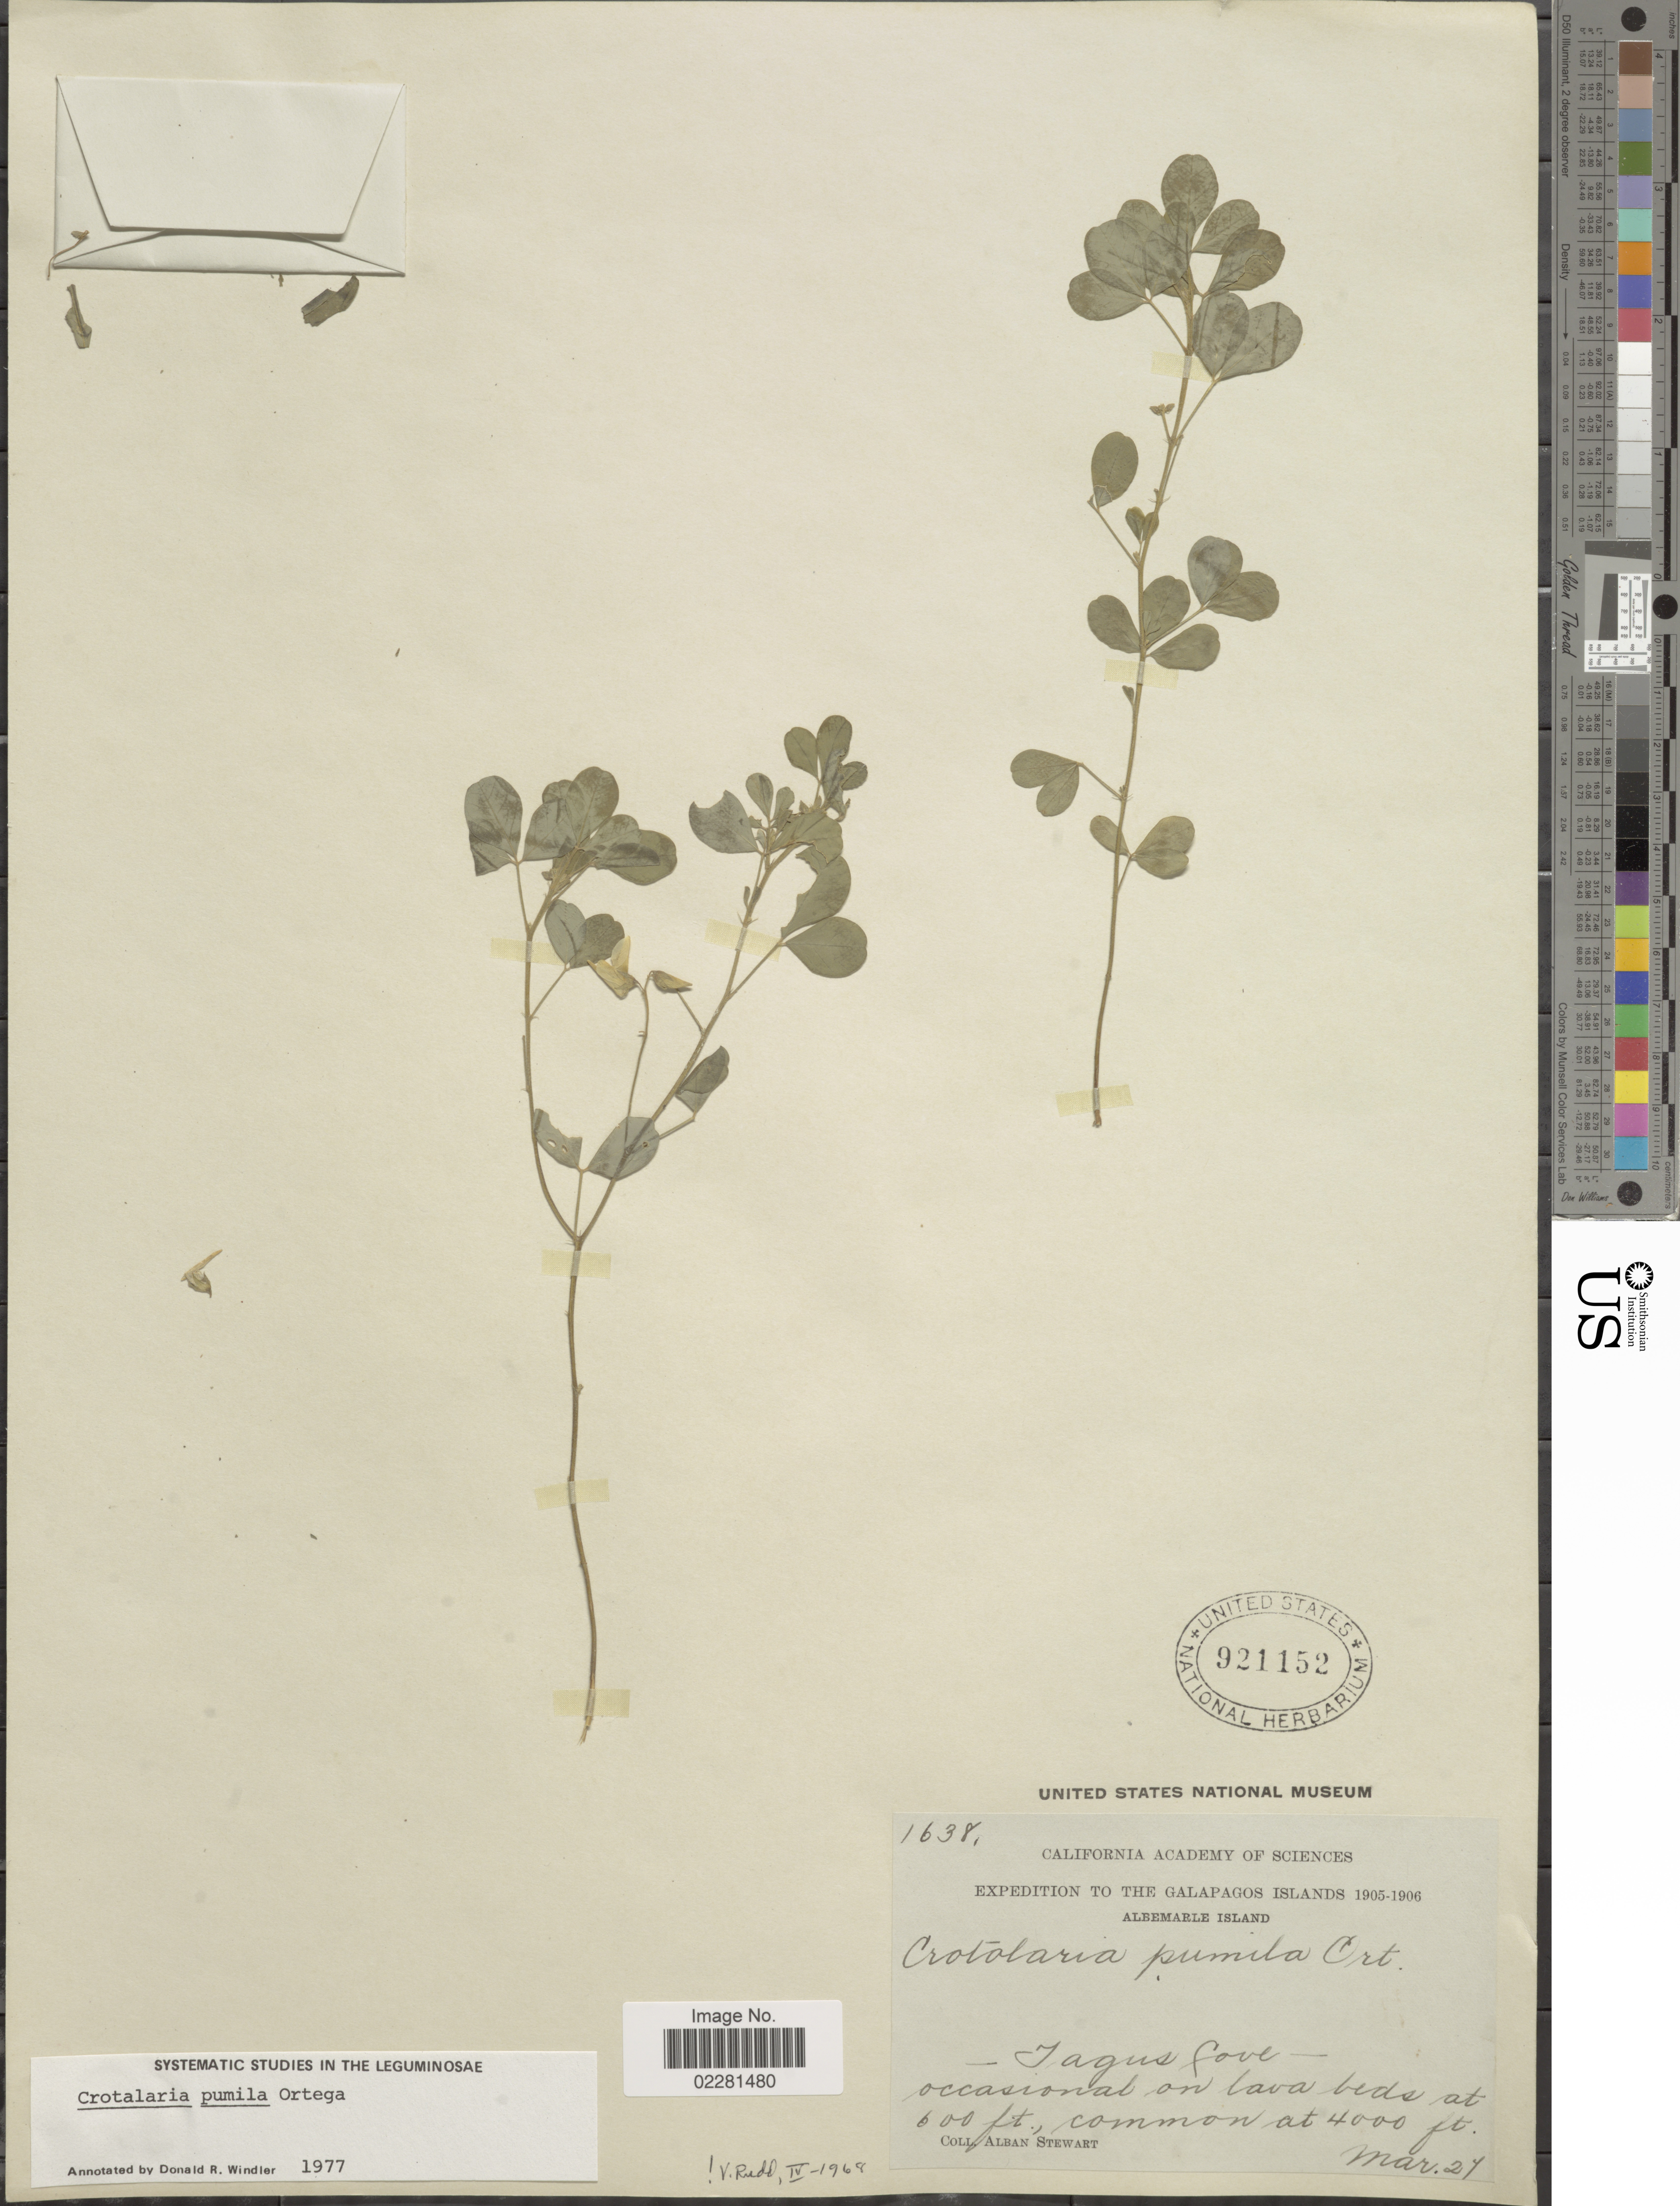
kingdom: Plantae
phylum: Tracheophyta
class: Magnoliopsida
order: Fabales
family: Fabaceae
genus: Crotalaria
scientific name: Crotalaria pumila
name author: Ortega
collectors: A. Stewart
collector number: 1638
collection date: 1905-03-27/1906-03-27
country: Ecuador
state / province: Colón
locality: Galapagos Islands, Albemarie Island, Tagus Cove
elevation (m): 1219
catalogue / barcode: US 921152